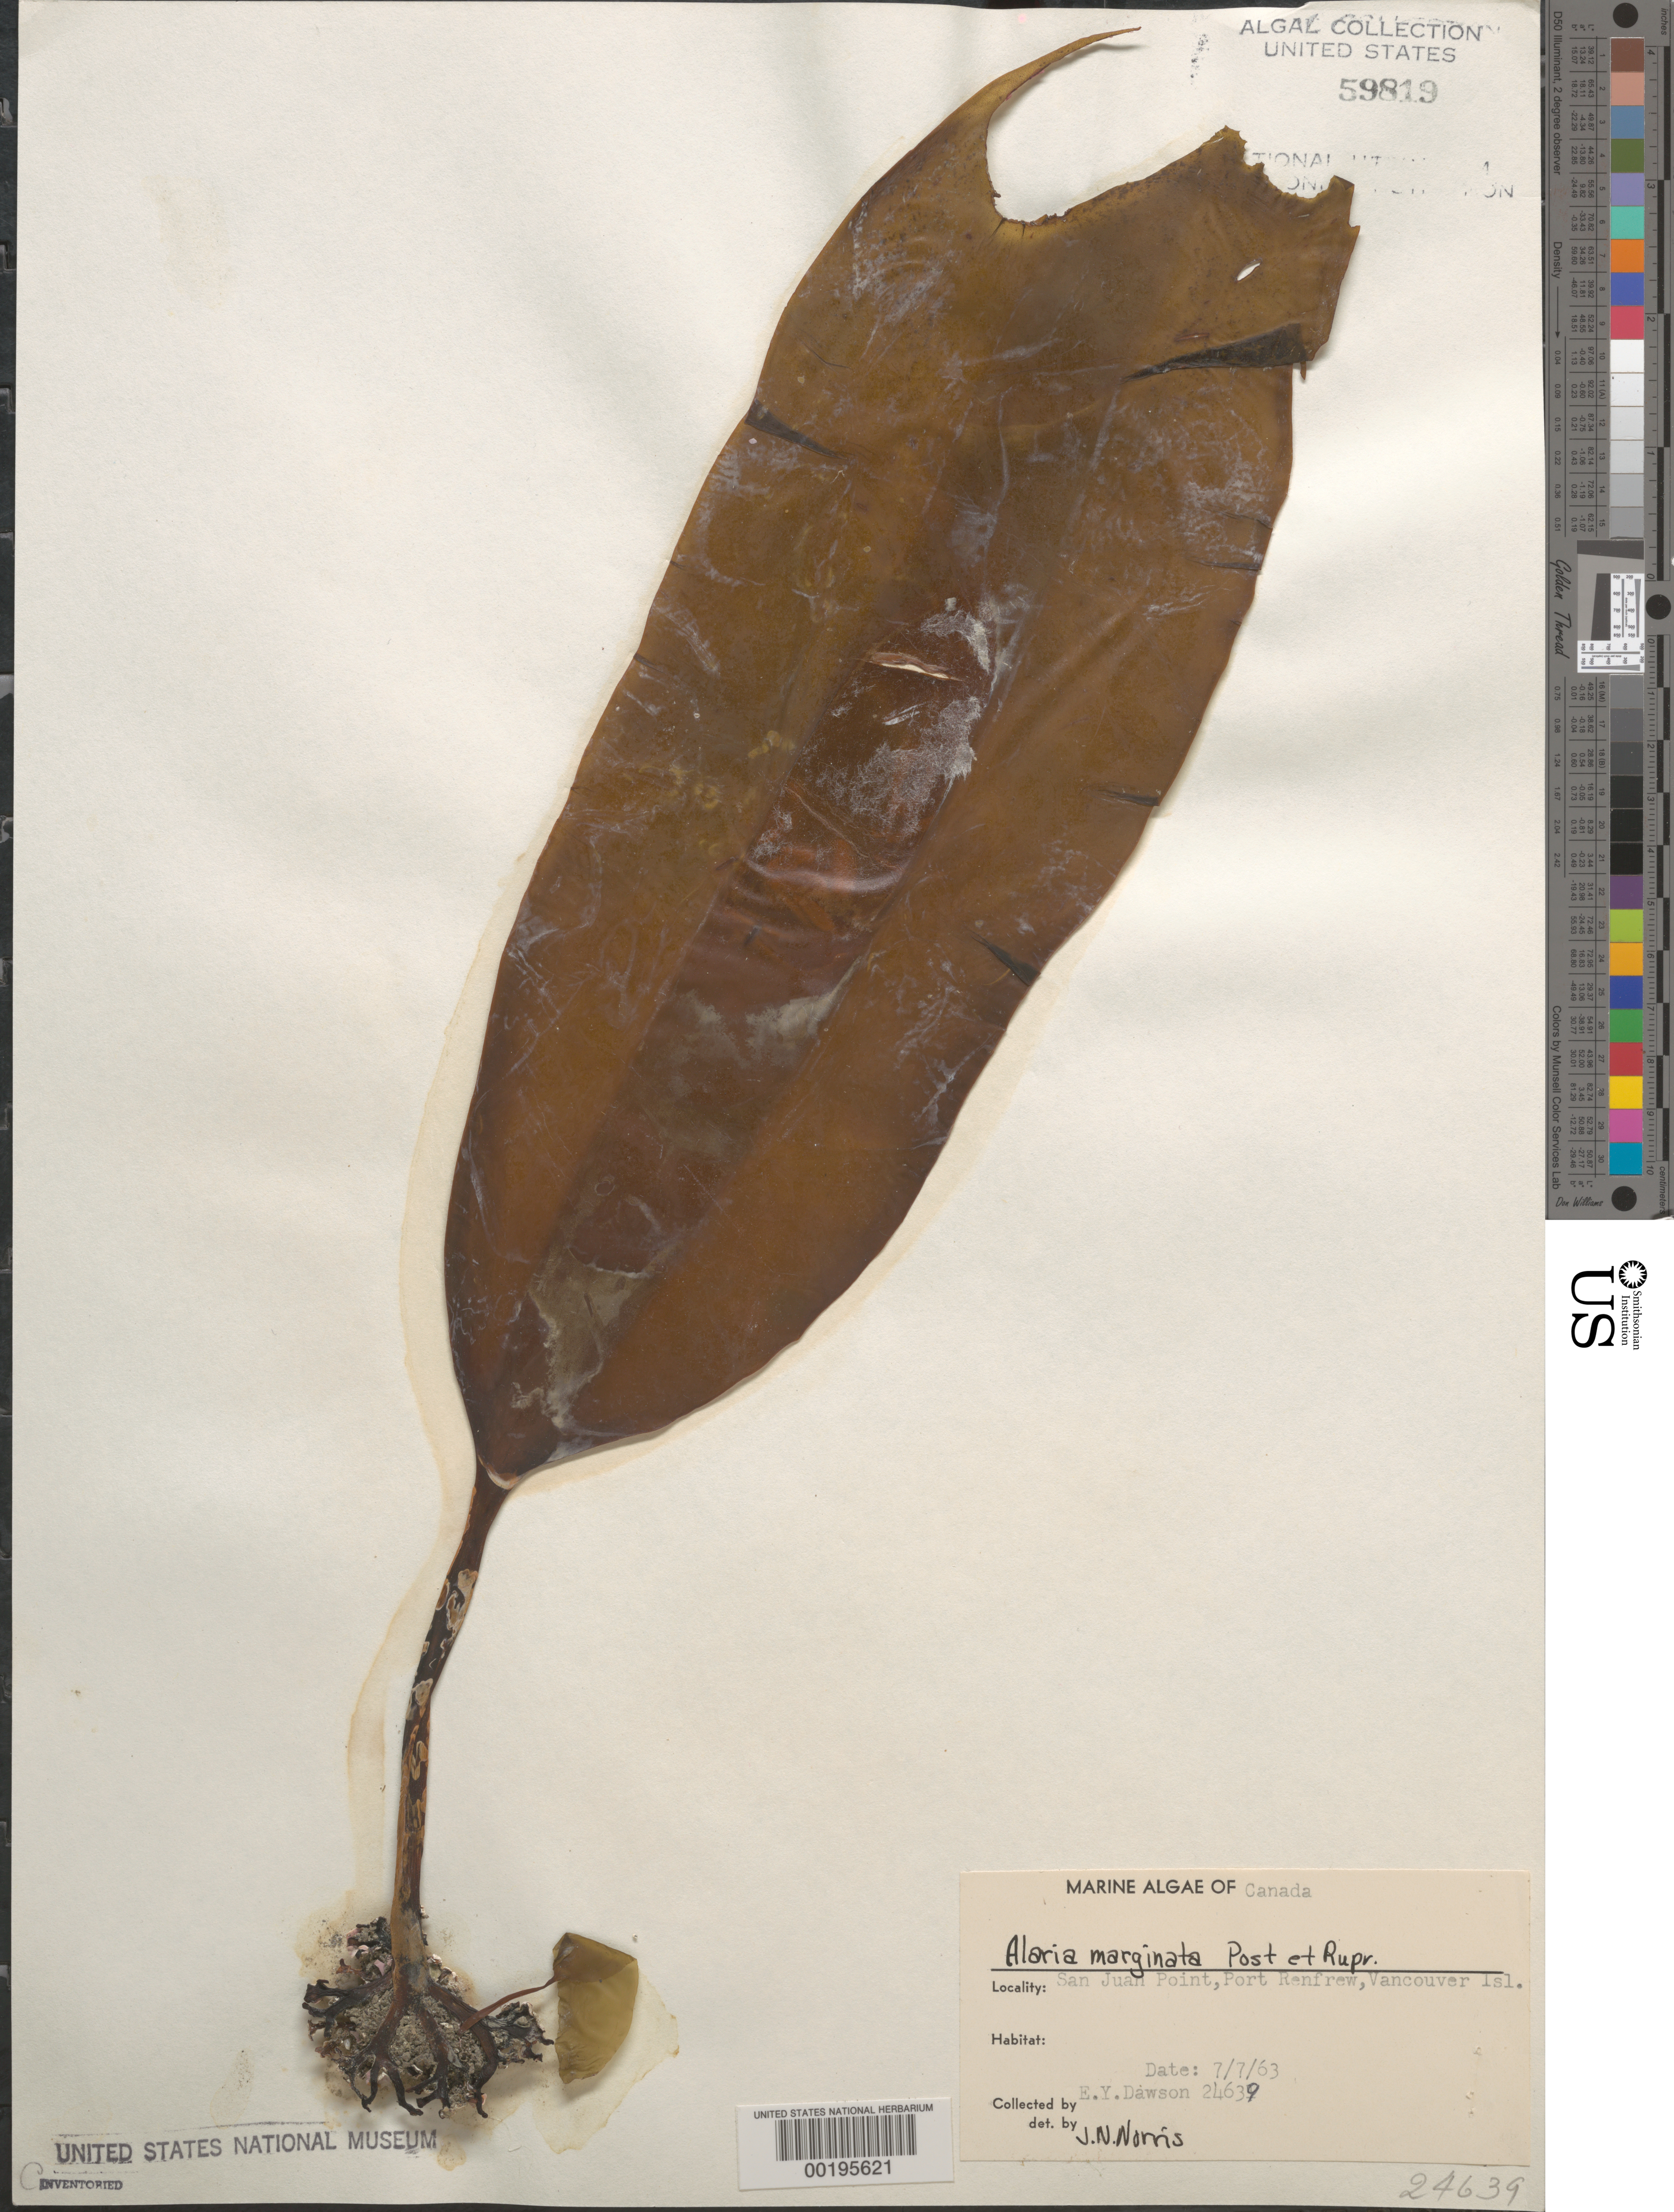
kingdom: Chromista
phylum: Ochrophyta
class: Phaeophyceae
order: Laminariales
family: Alariaceae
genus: Alaria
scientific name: Alaria marginata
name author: Ruiz & Pav.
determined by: Norris, James N.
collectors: E. Y. Dawson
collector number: EYD 24639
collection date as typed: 07 Jul 1963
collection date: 1963-07-07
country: Canada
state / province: British Columbia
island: Vancouver Island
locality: San Juan Point, Port Renfrew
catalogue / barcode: US 59819